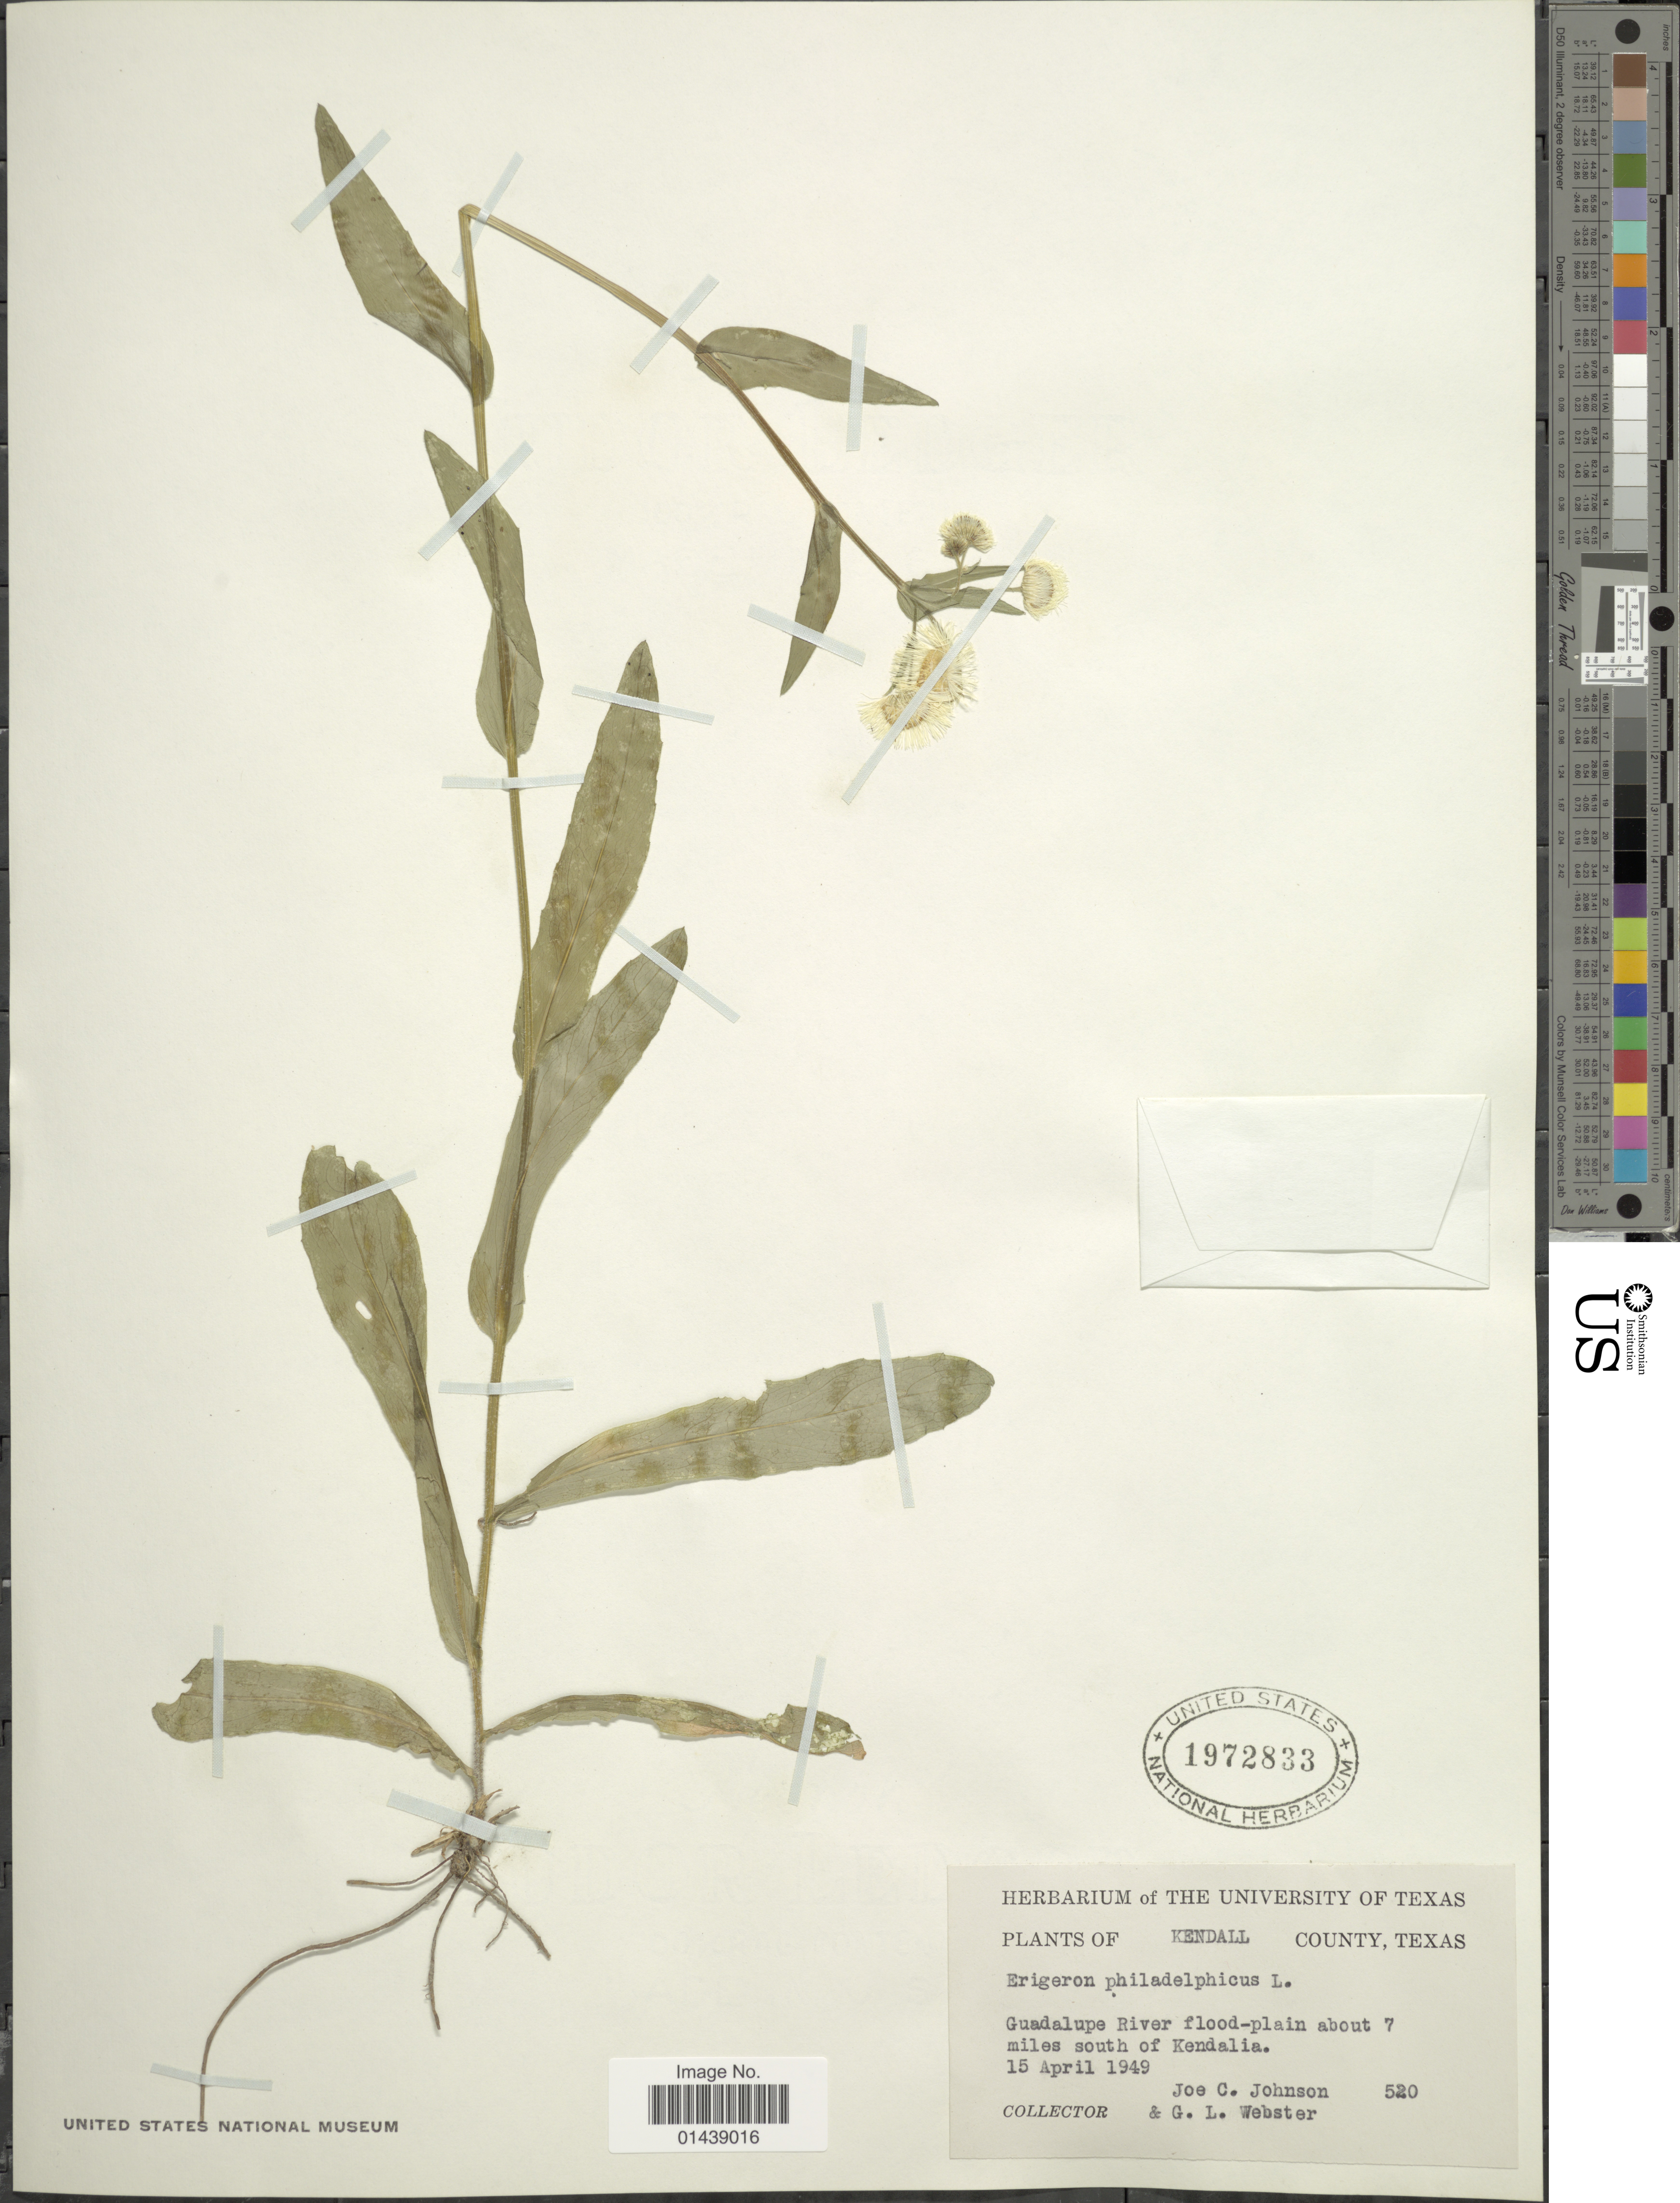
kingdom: Plantae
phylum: Tracheophyta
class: Magnoliopsida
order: Asterales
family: Asteraceae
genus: Erigeron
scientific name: Erigeron philadelphicus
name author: L.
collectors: J. C. Johnson & G. L. Webster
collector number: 520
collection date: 1949-04-15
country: United States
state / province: Texas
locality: Kendall County. 7 miles south of Kendalia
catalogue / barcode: US 1972833